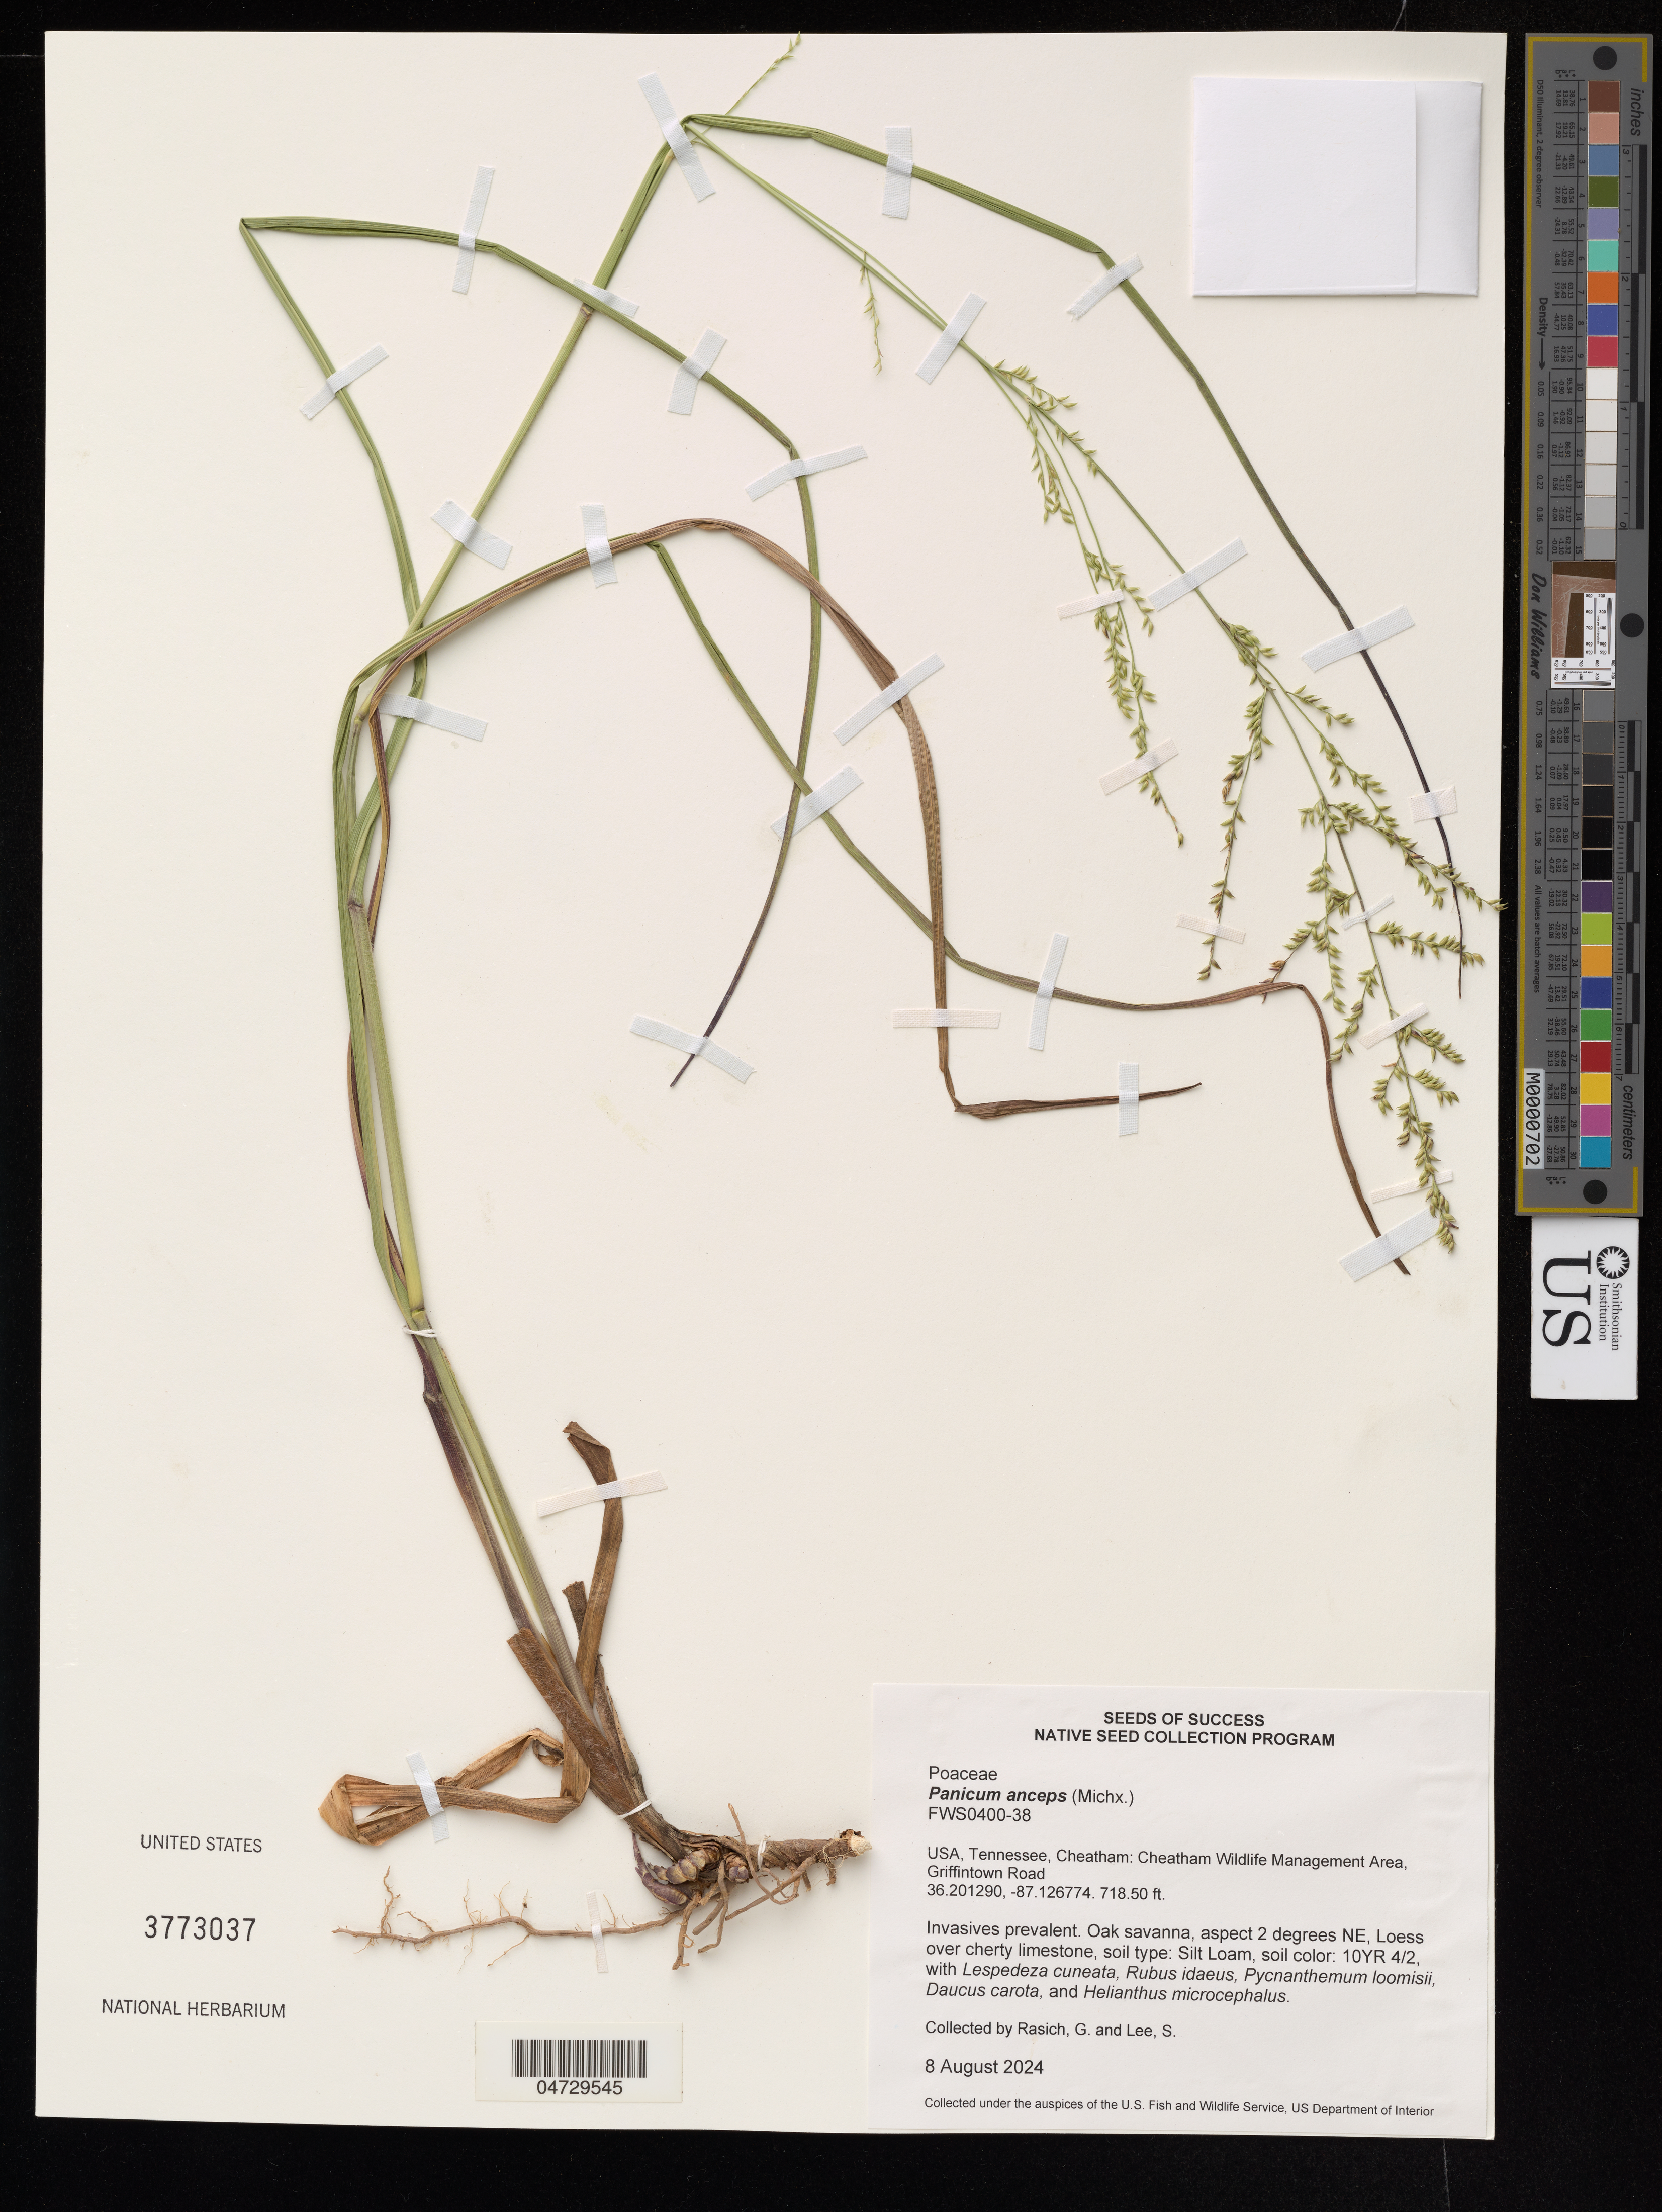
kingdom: Plantae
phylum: Tracheophyta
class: Liliopsida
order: Poales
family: Poaceae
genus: Panicum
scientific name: Panicum anceps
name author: Michx.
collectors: G. Rasich & S. Lee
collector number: FWS0400-38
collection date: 2024-08-08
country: United States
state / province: Tennessee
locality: USA, Tennessee, Cheatham: Cheatham Wildlife Management Area, Griffintown Road.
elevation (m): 219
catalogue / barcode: US 3773037